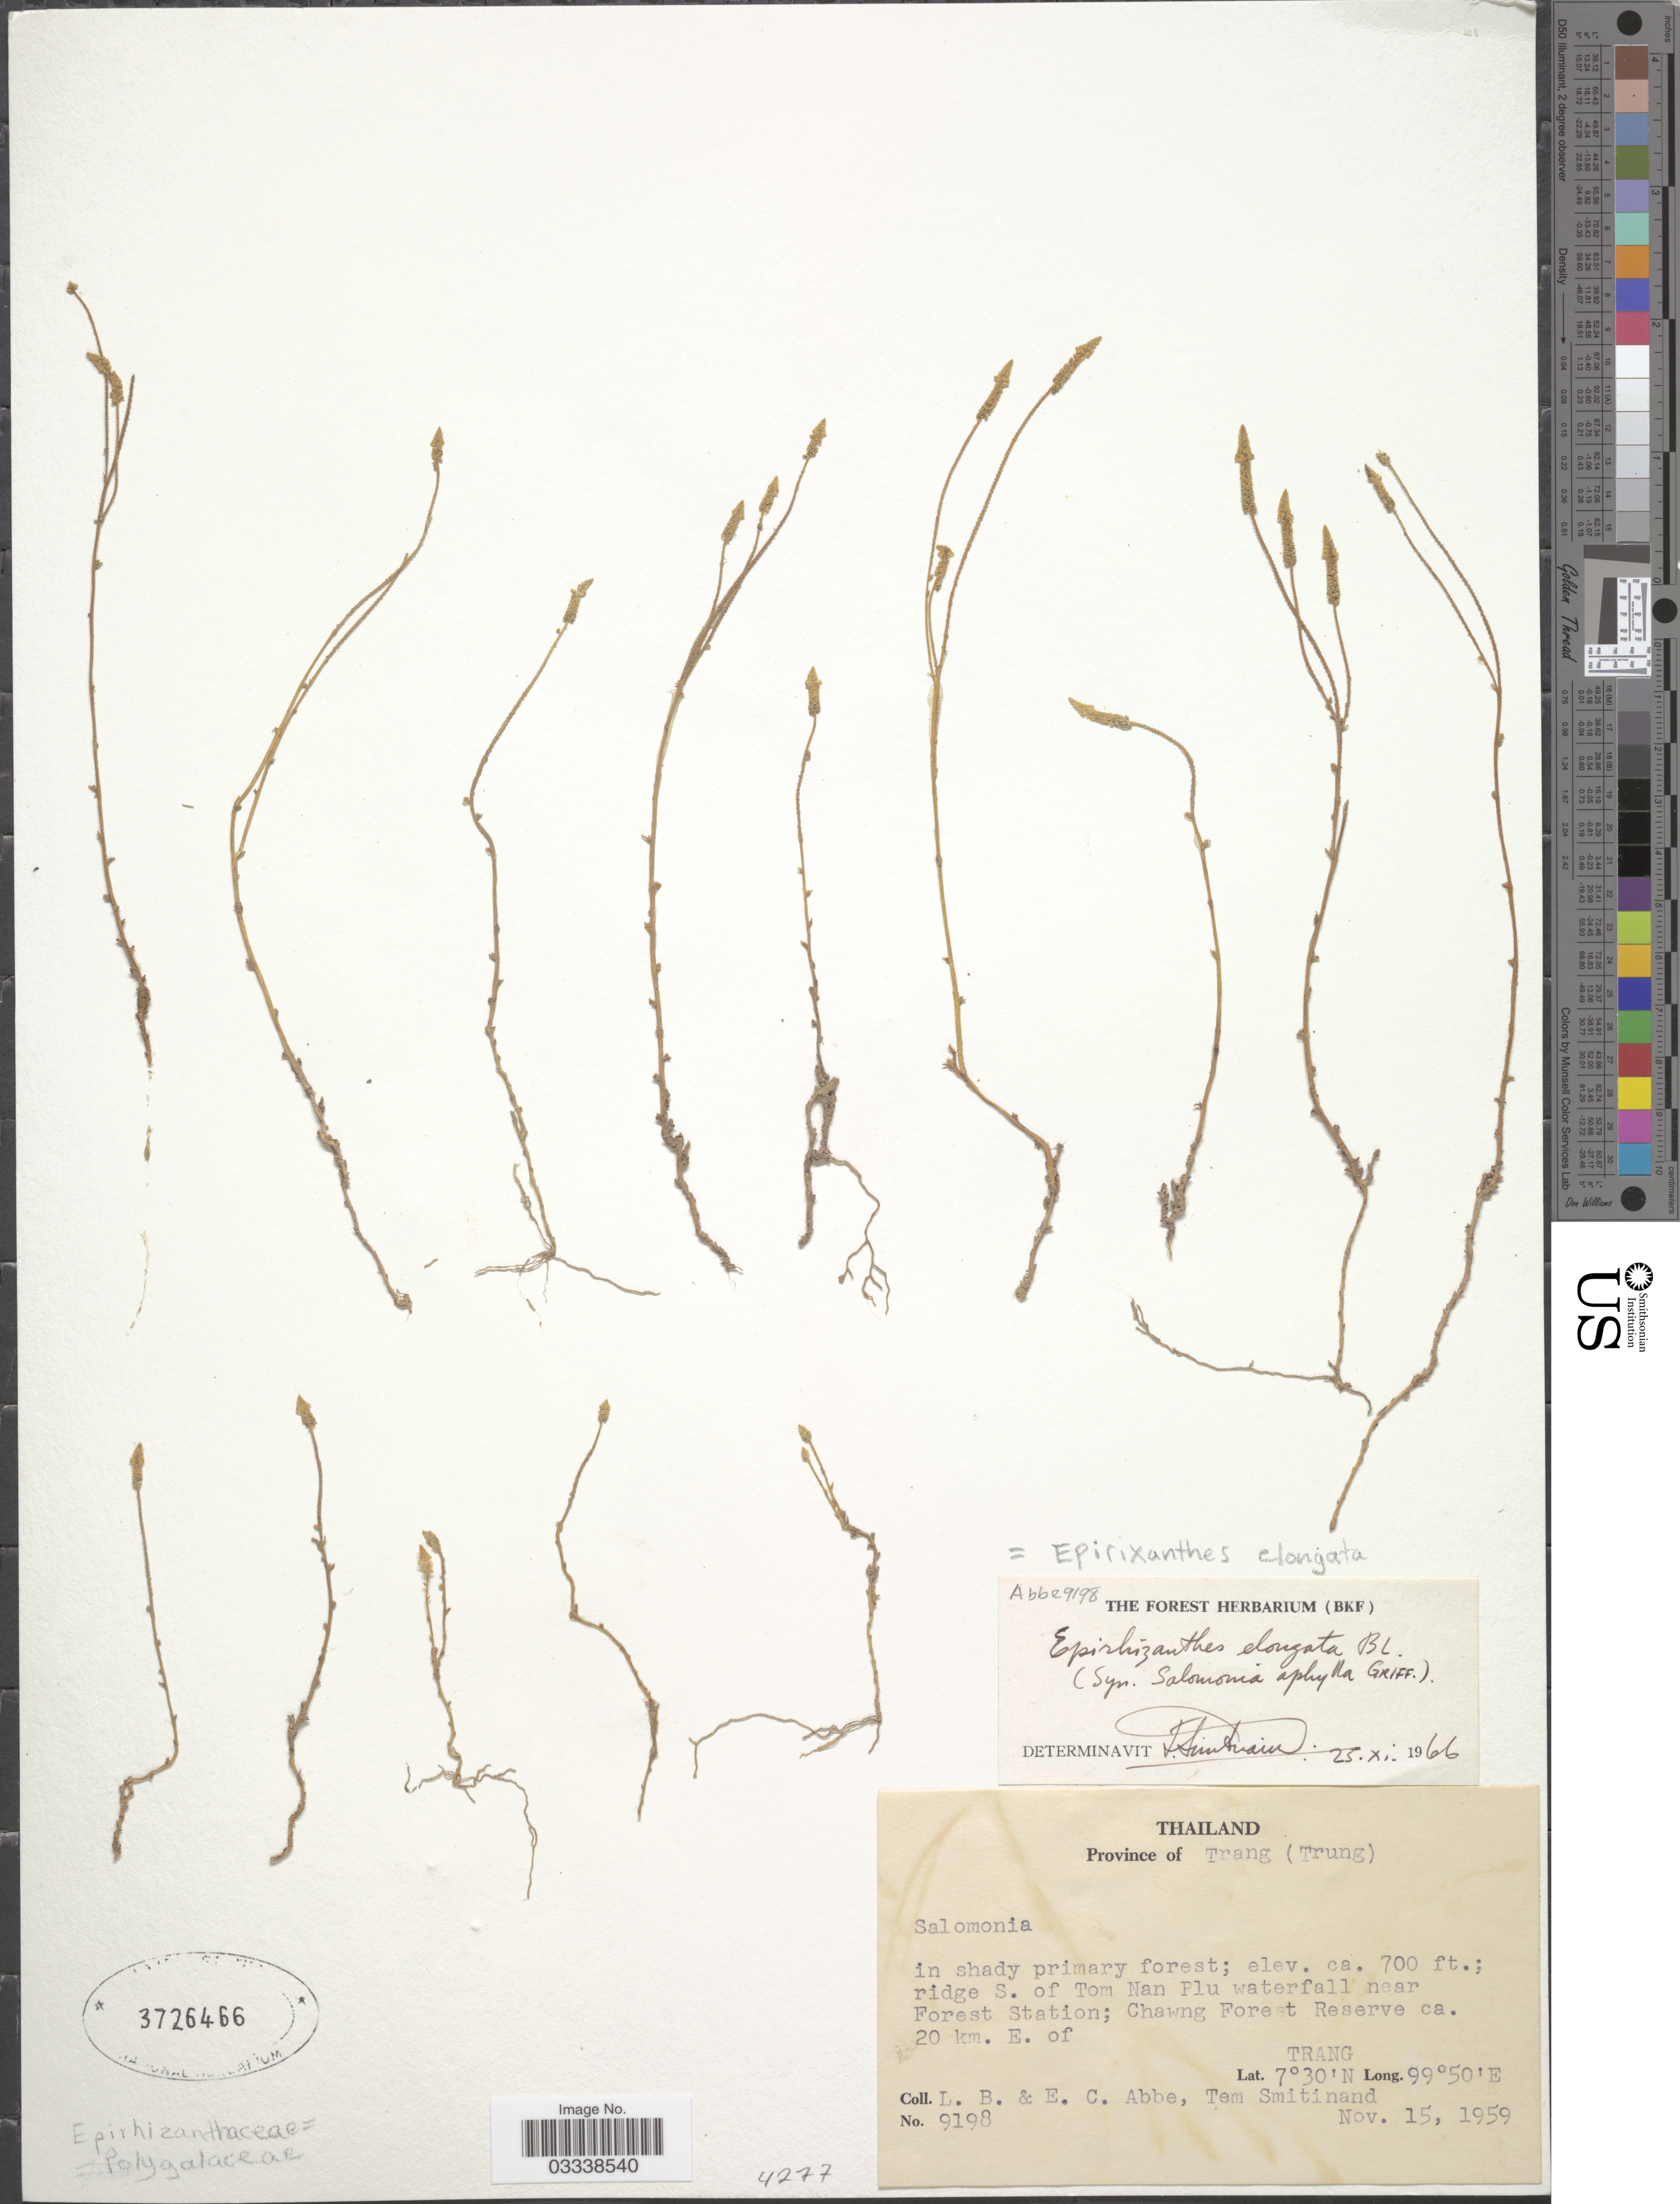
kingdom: Plantae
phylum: Tracheophyta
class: Magnoliopsida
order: Fabales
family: Polygalaceae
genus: Epirixanthes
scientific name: Epirixanthes elongata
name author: Blume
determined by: Strong, Mark T., (BOT), Smithsonian Institution - National Museum of Natural History (UNITED STATES)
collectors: L. B. Abbe, E. C. Abbe & T. Smitinand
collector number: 9198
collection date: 1959-11-15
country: Thailand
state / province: Trang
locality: Province of Trang (Trung), ridge S. of Tom Nan Plu waterfall near Forest Station; Chawng Forest Reserve ca. 20 km. E. of Trang.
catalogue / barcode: US 3726466